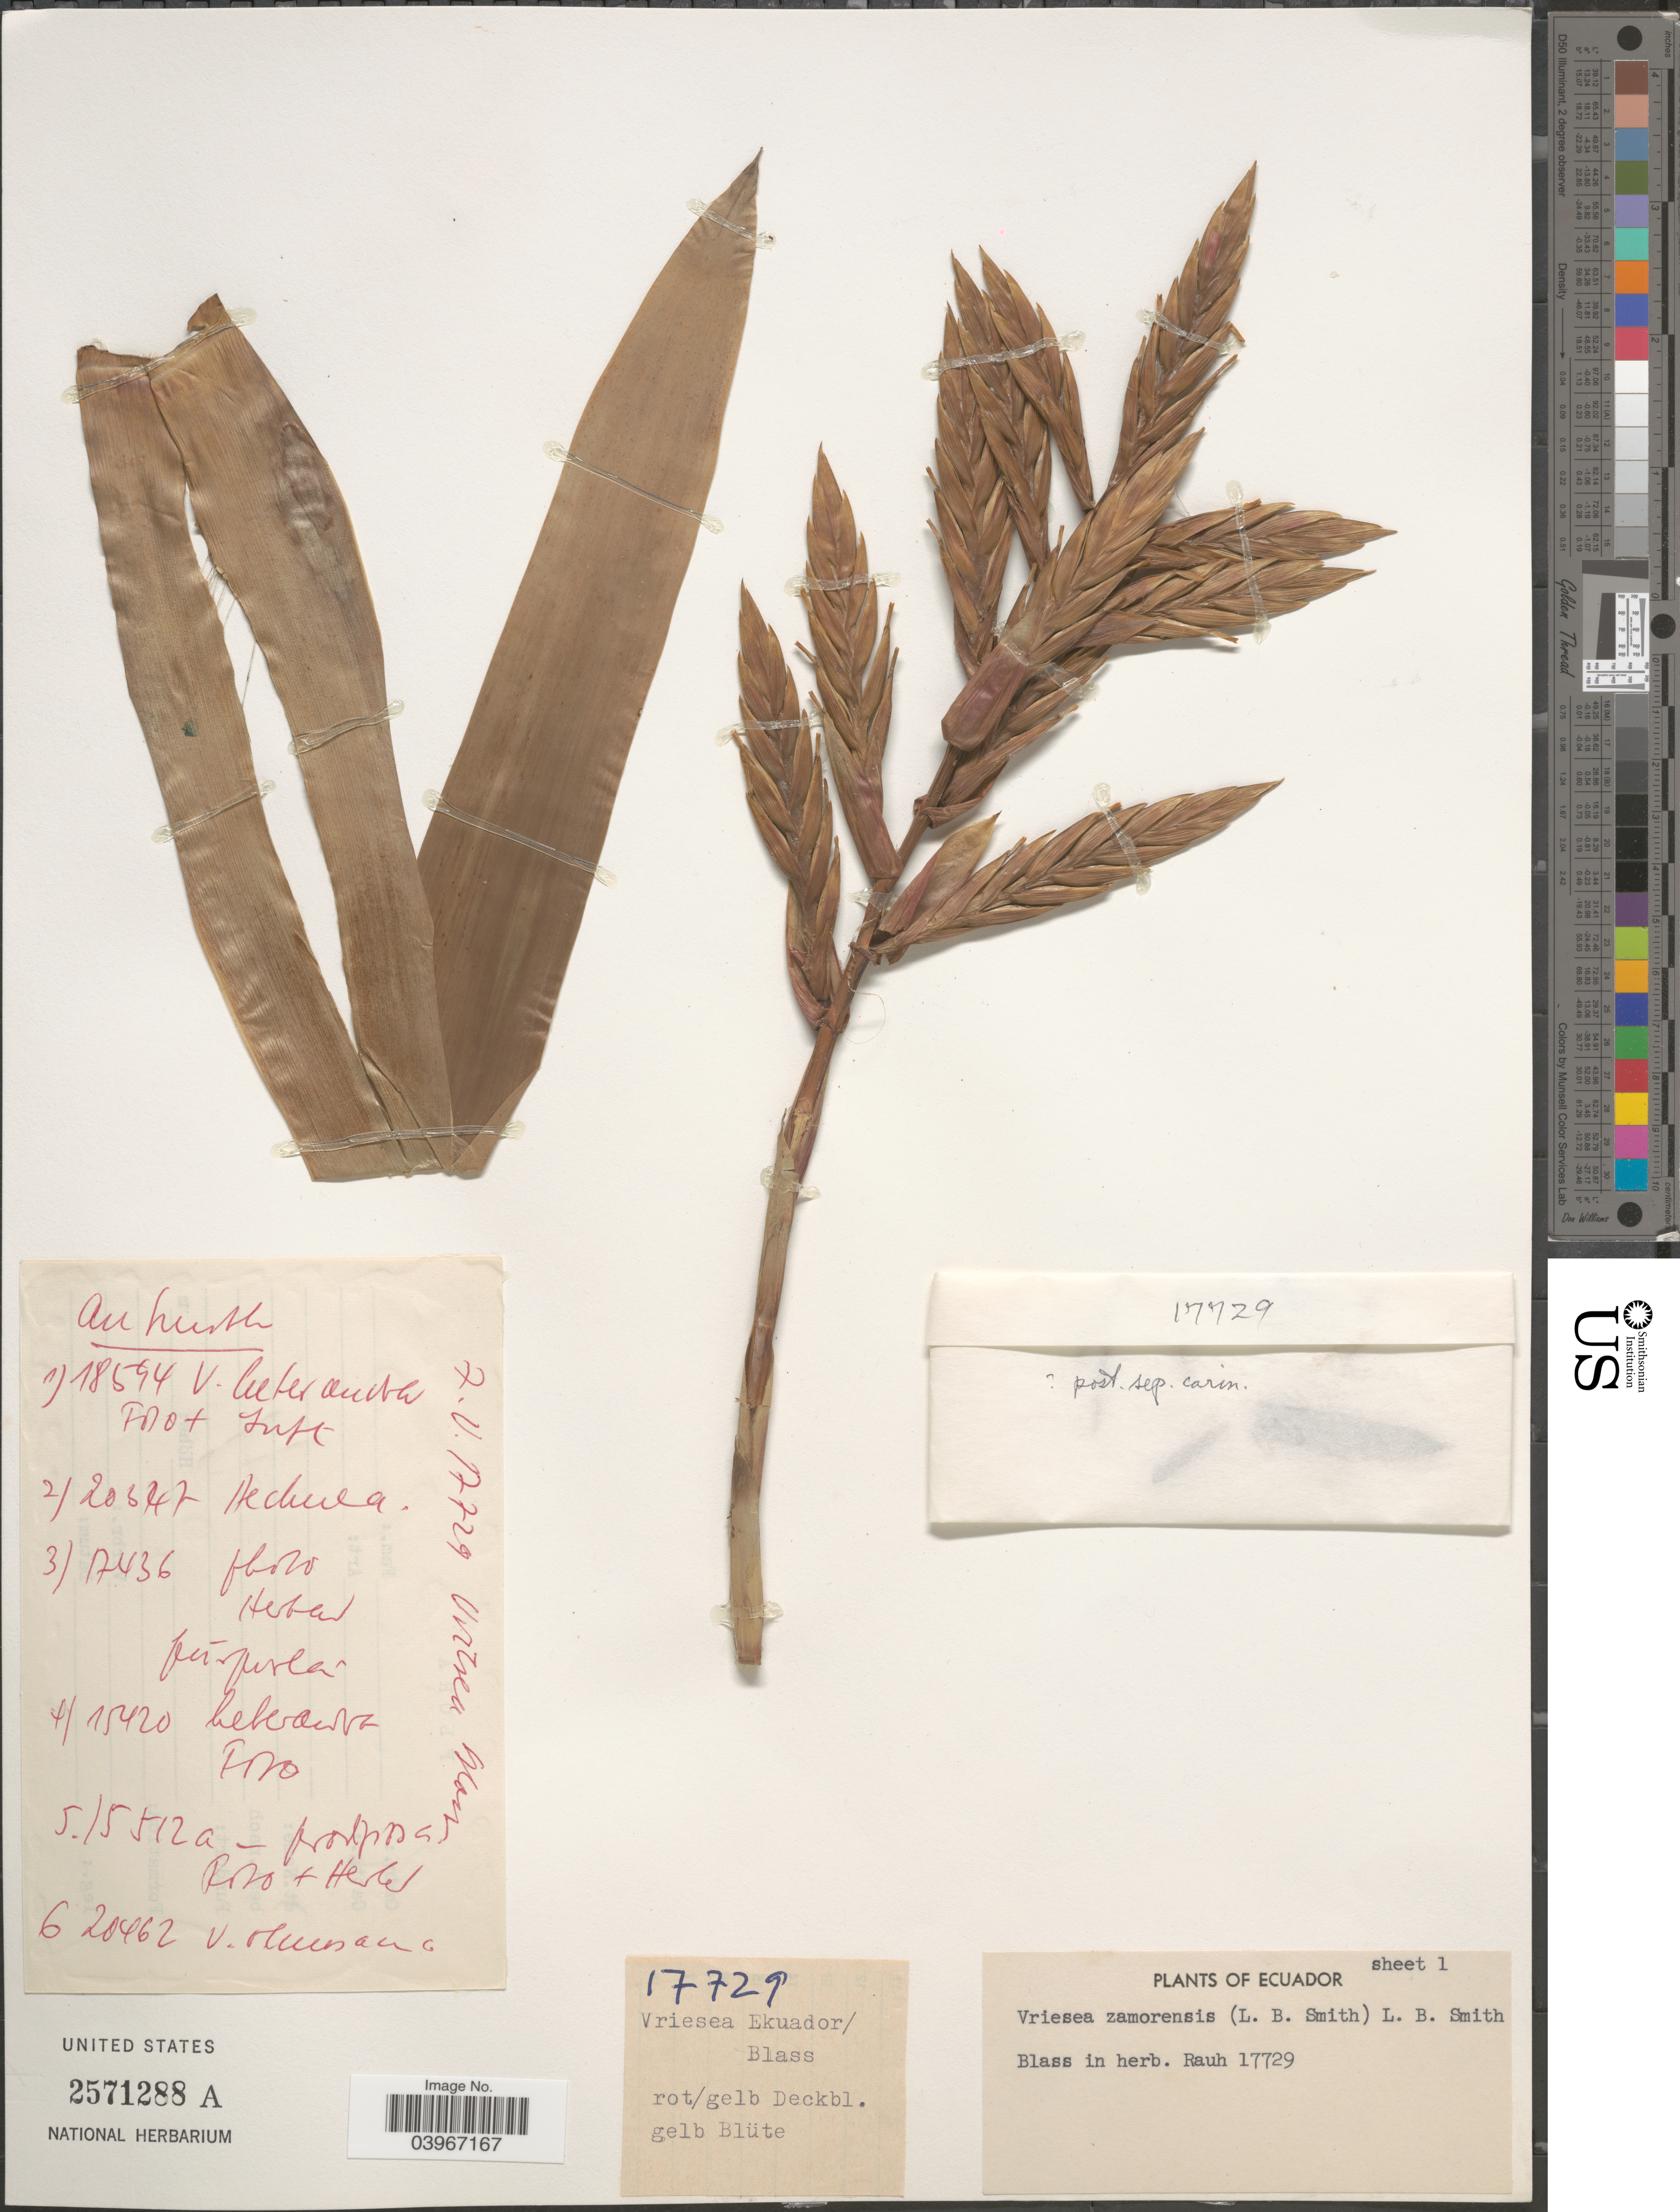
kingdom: Plantae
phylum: Tracheophyta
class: Liliopsida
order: Poales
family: Bromeliaceae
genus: Vriesea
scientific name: Vriesea zamorensis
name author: (L.B. Sm.) L.B. Sm.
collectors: Ex herb. Rauh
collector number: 17729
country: Ecuador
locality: Blass [unsure placement]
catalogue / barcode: US 2571288A